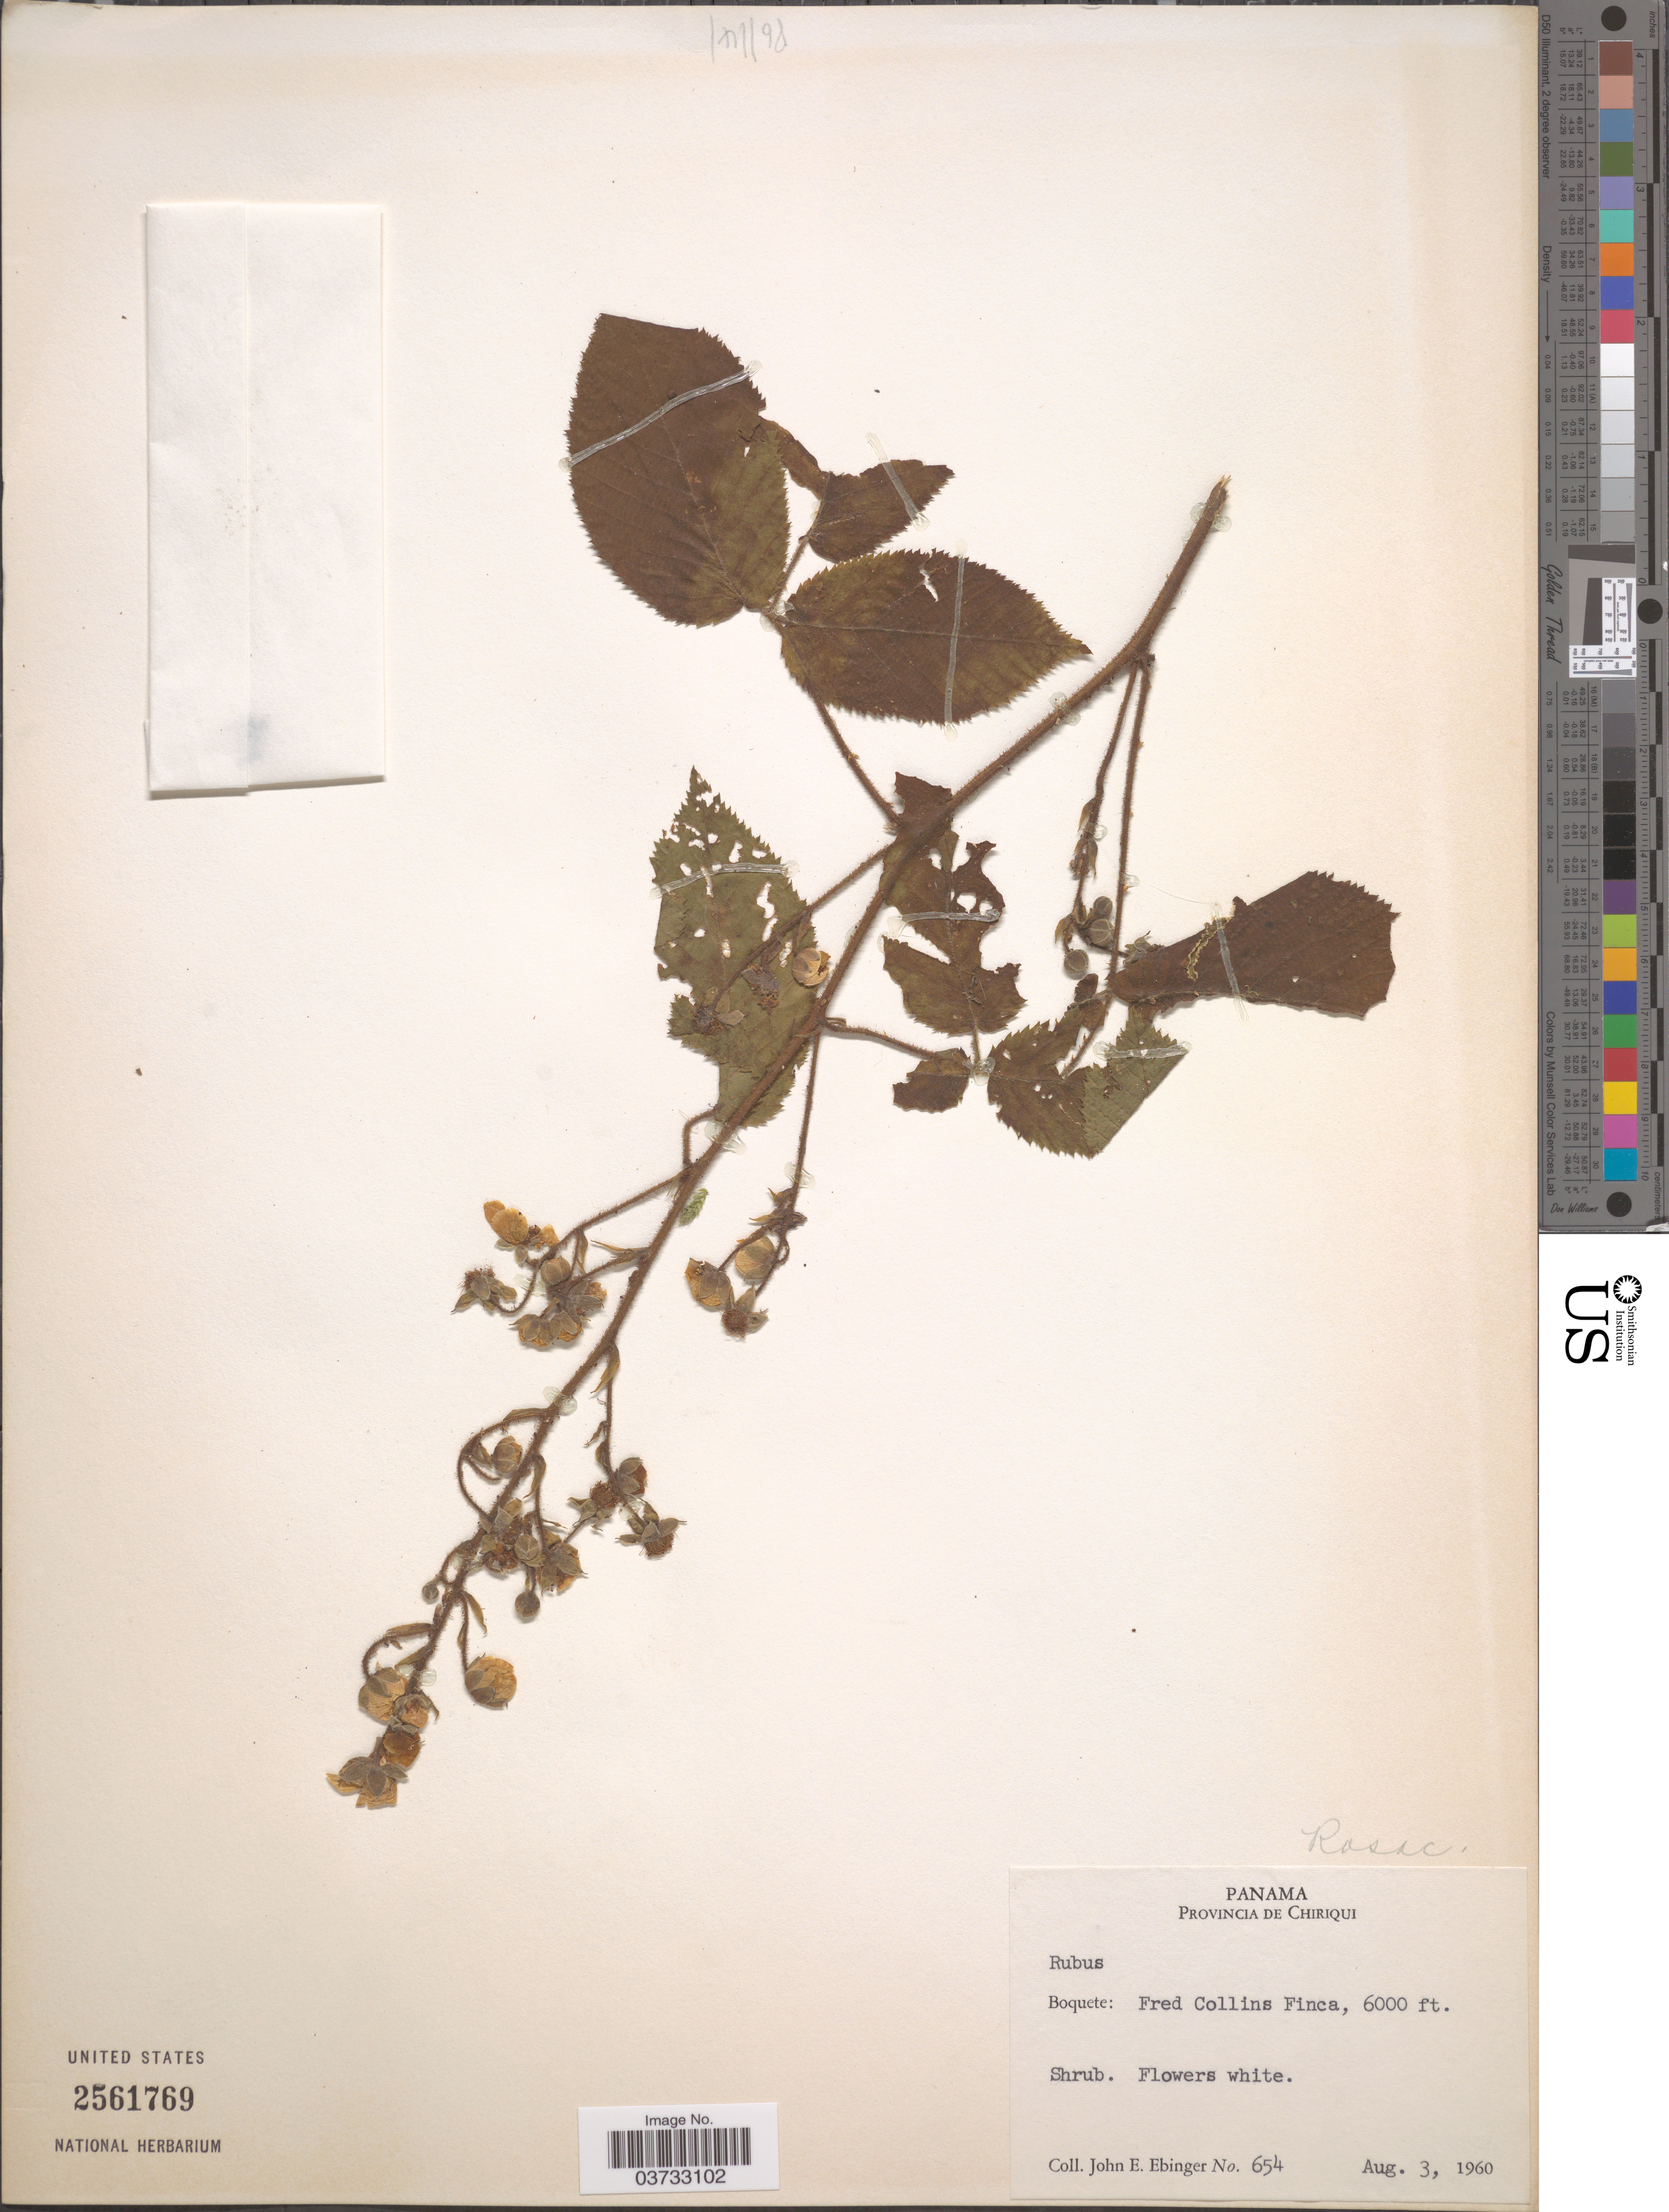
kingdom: Plantae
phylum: Tracheophyta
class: Magnoliopsida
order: Rosales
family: Rosaceae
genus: Rubus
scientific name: Rubus sp.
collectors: J. Ebinger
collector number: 654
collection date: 1960-08-03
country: Panama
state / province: Chiriqui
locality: Boquete: Fred Collins Finca.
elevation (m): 1829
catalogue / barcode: US 2561769